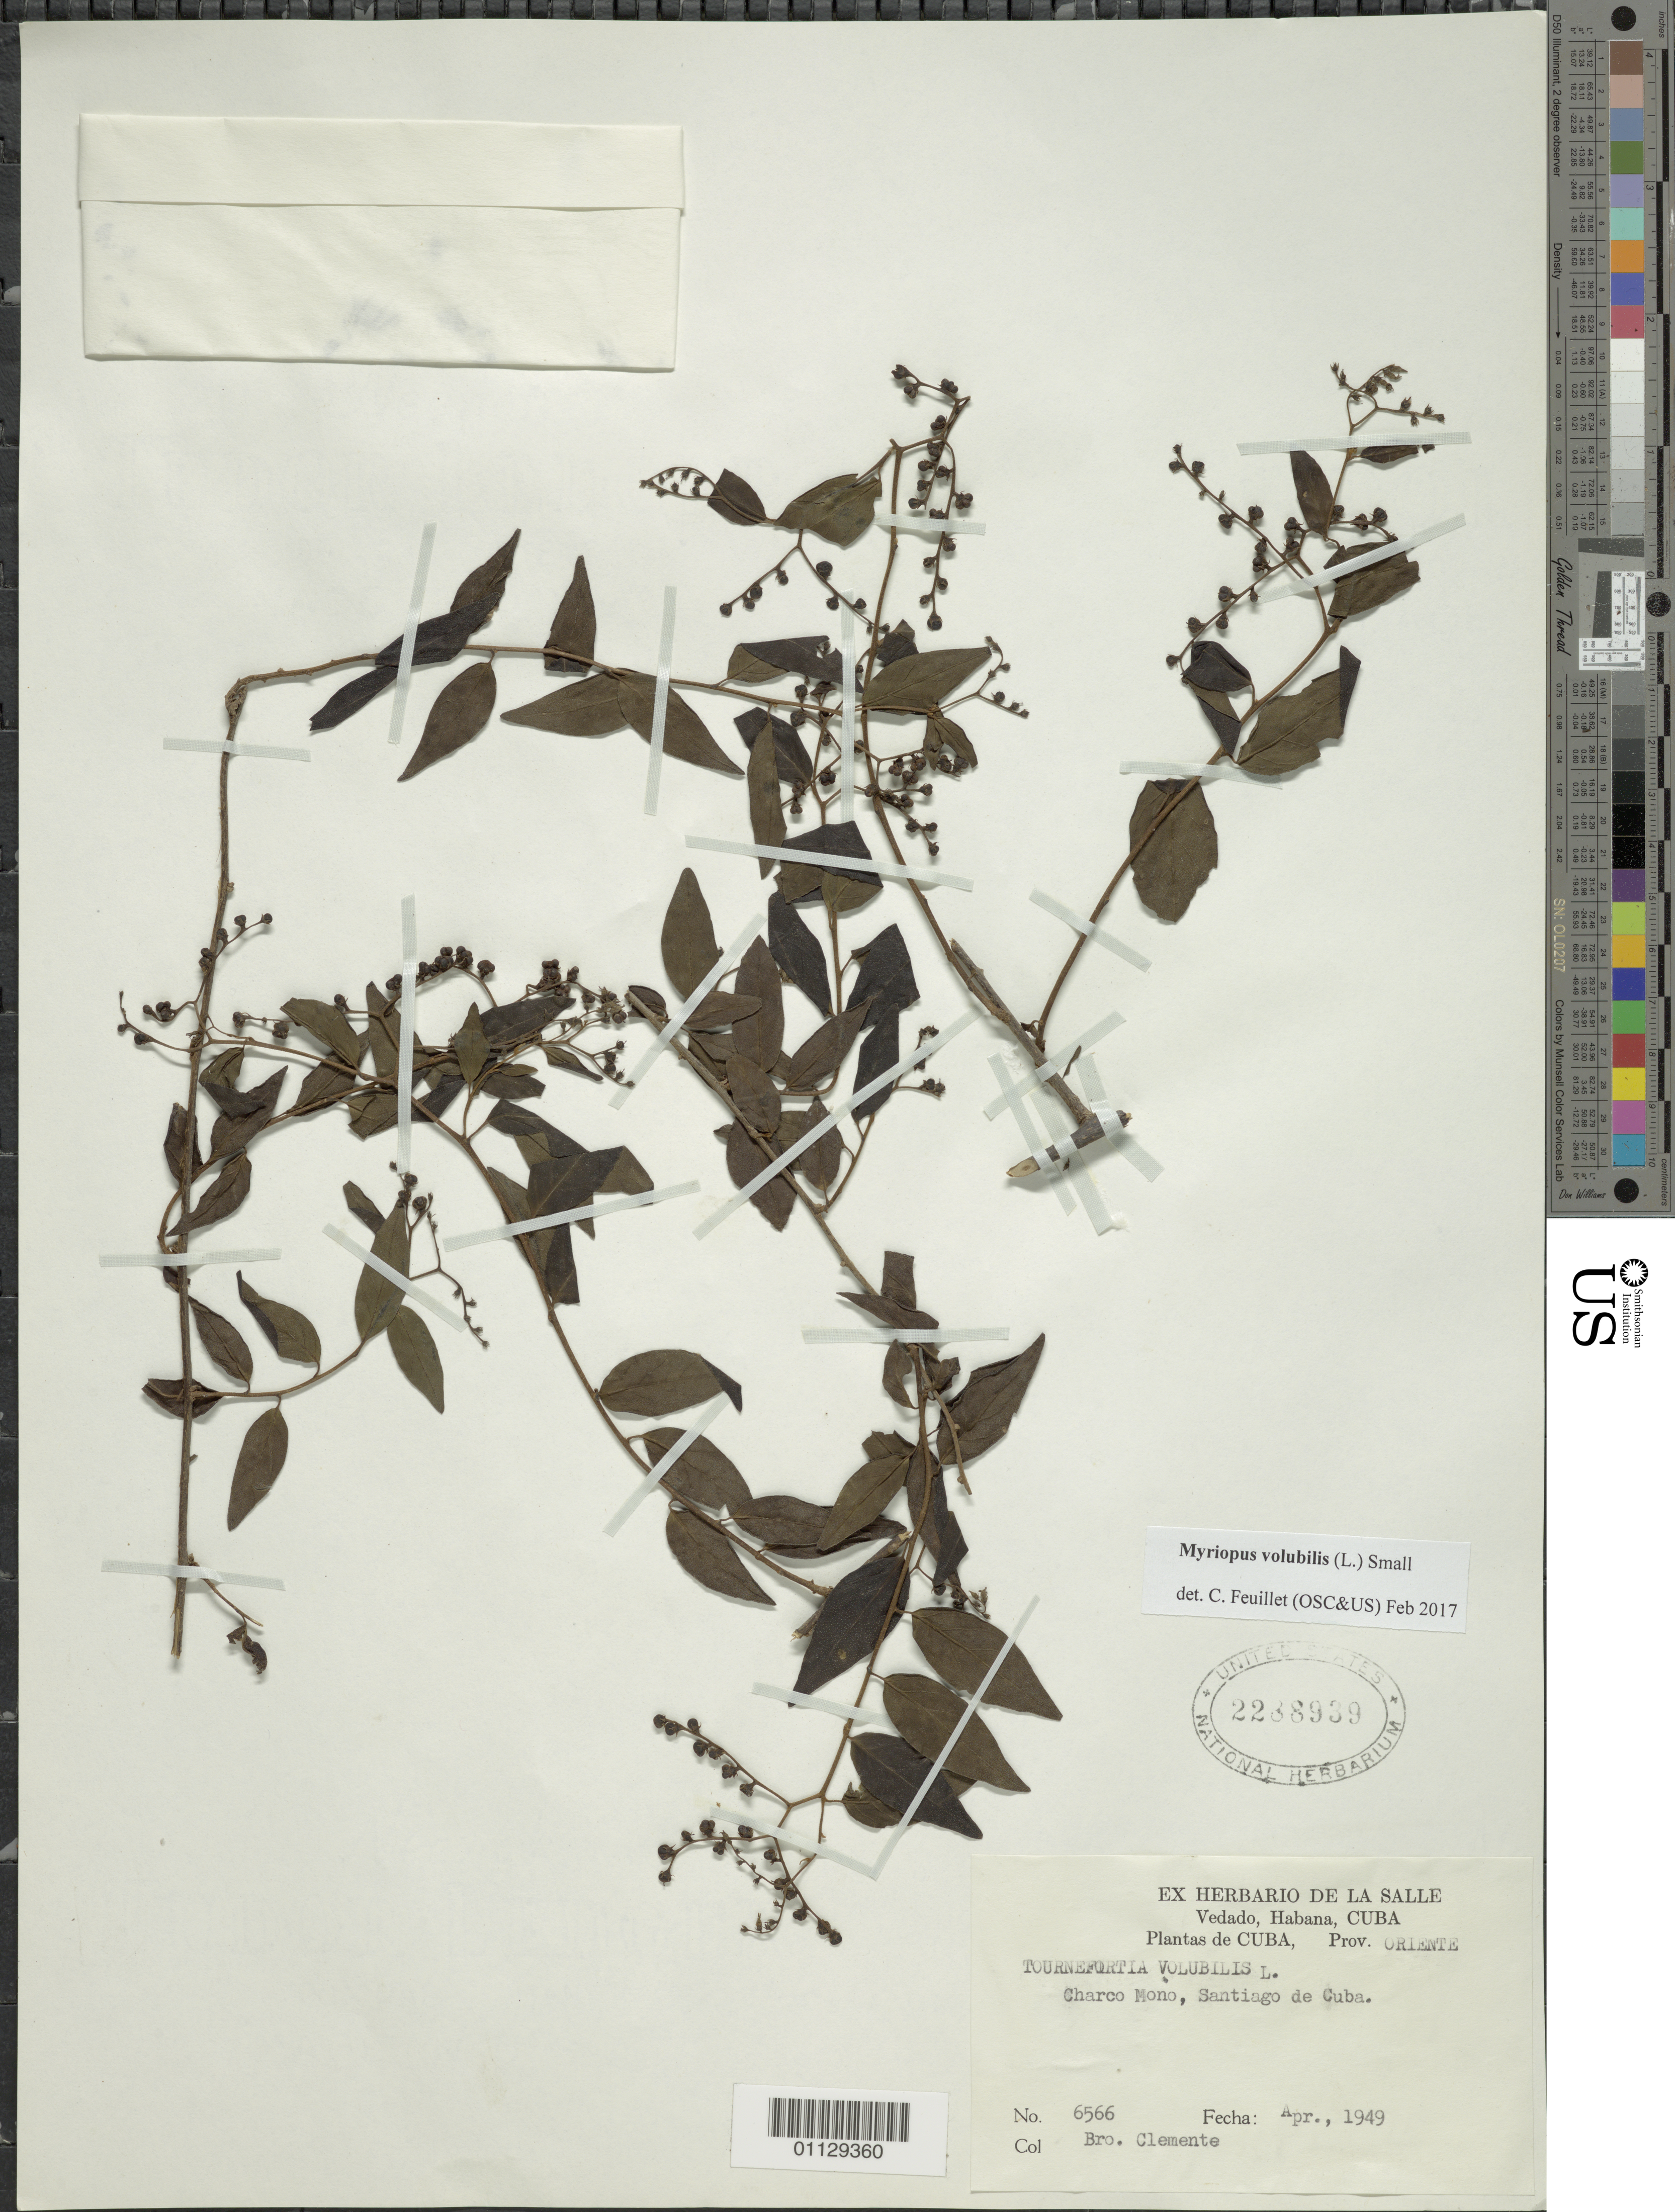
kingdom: Plantae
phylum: Tracheophyta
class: Magnoliopsida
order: Boraginales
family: Heliotropiaceae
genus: Myriopus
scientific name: Myriopus volubilis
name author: (L.) Small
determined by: Feuillet, C.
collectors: Bro. Clemente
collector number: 6566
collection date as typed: Apr 1949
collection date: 1949-04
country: Cuba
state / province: La Habana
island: Cuba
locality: Charco Mono, Santiago de Cuba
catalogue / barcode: US 2288939